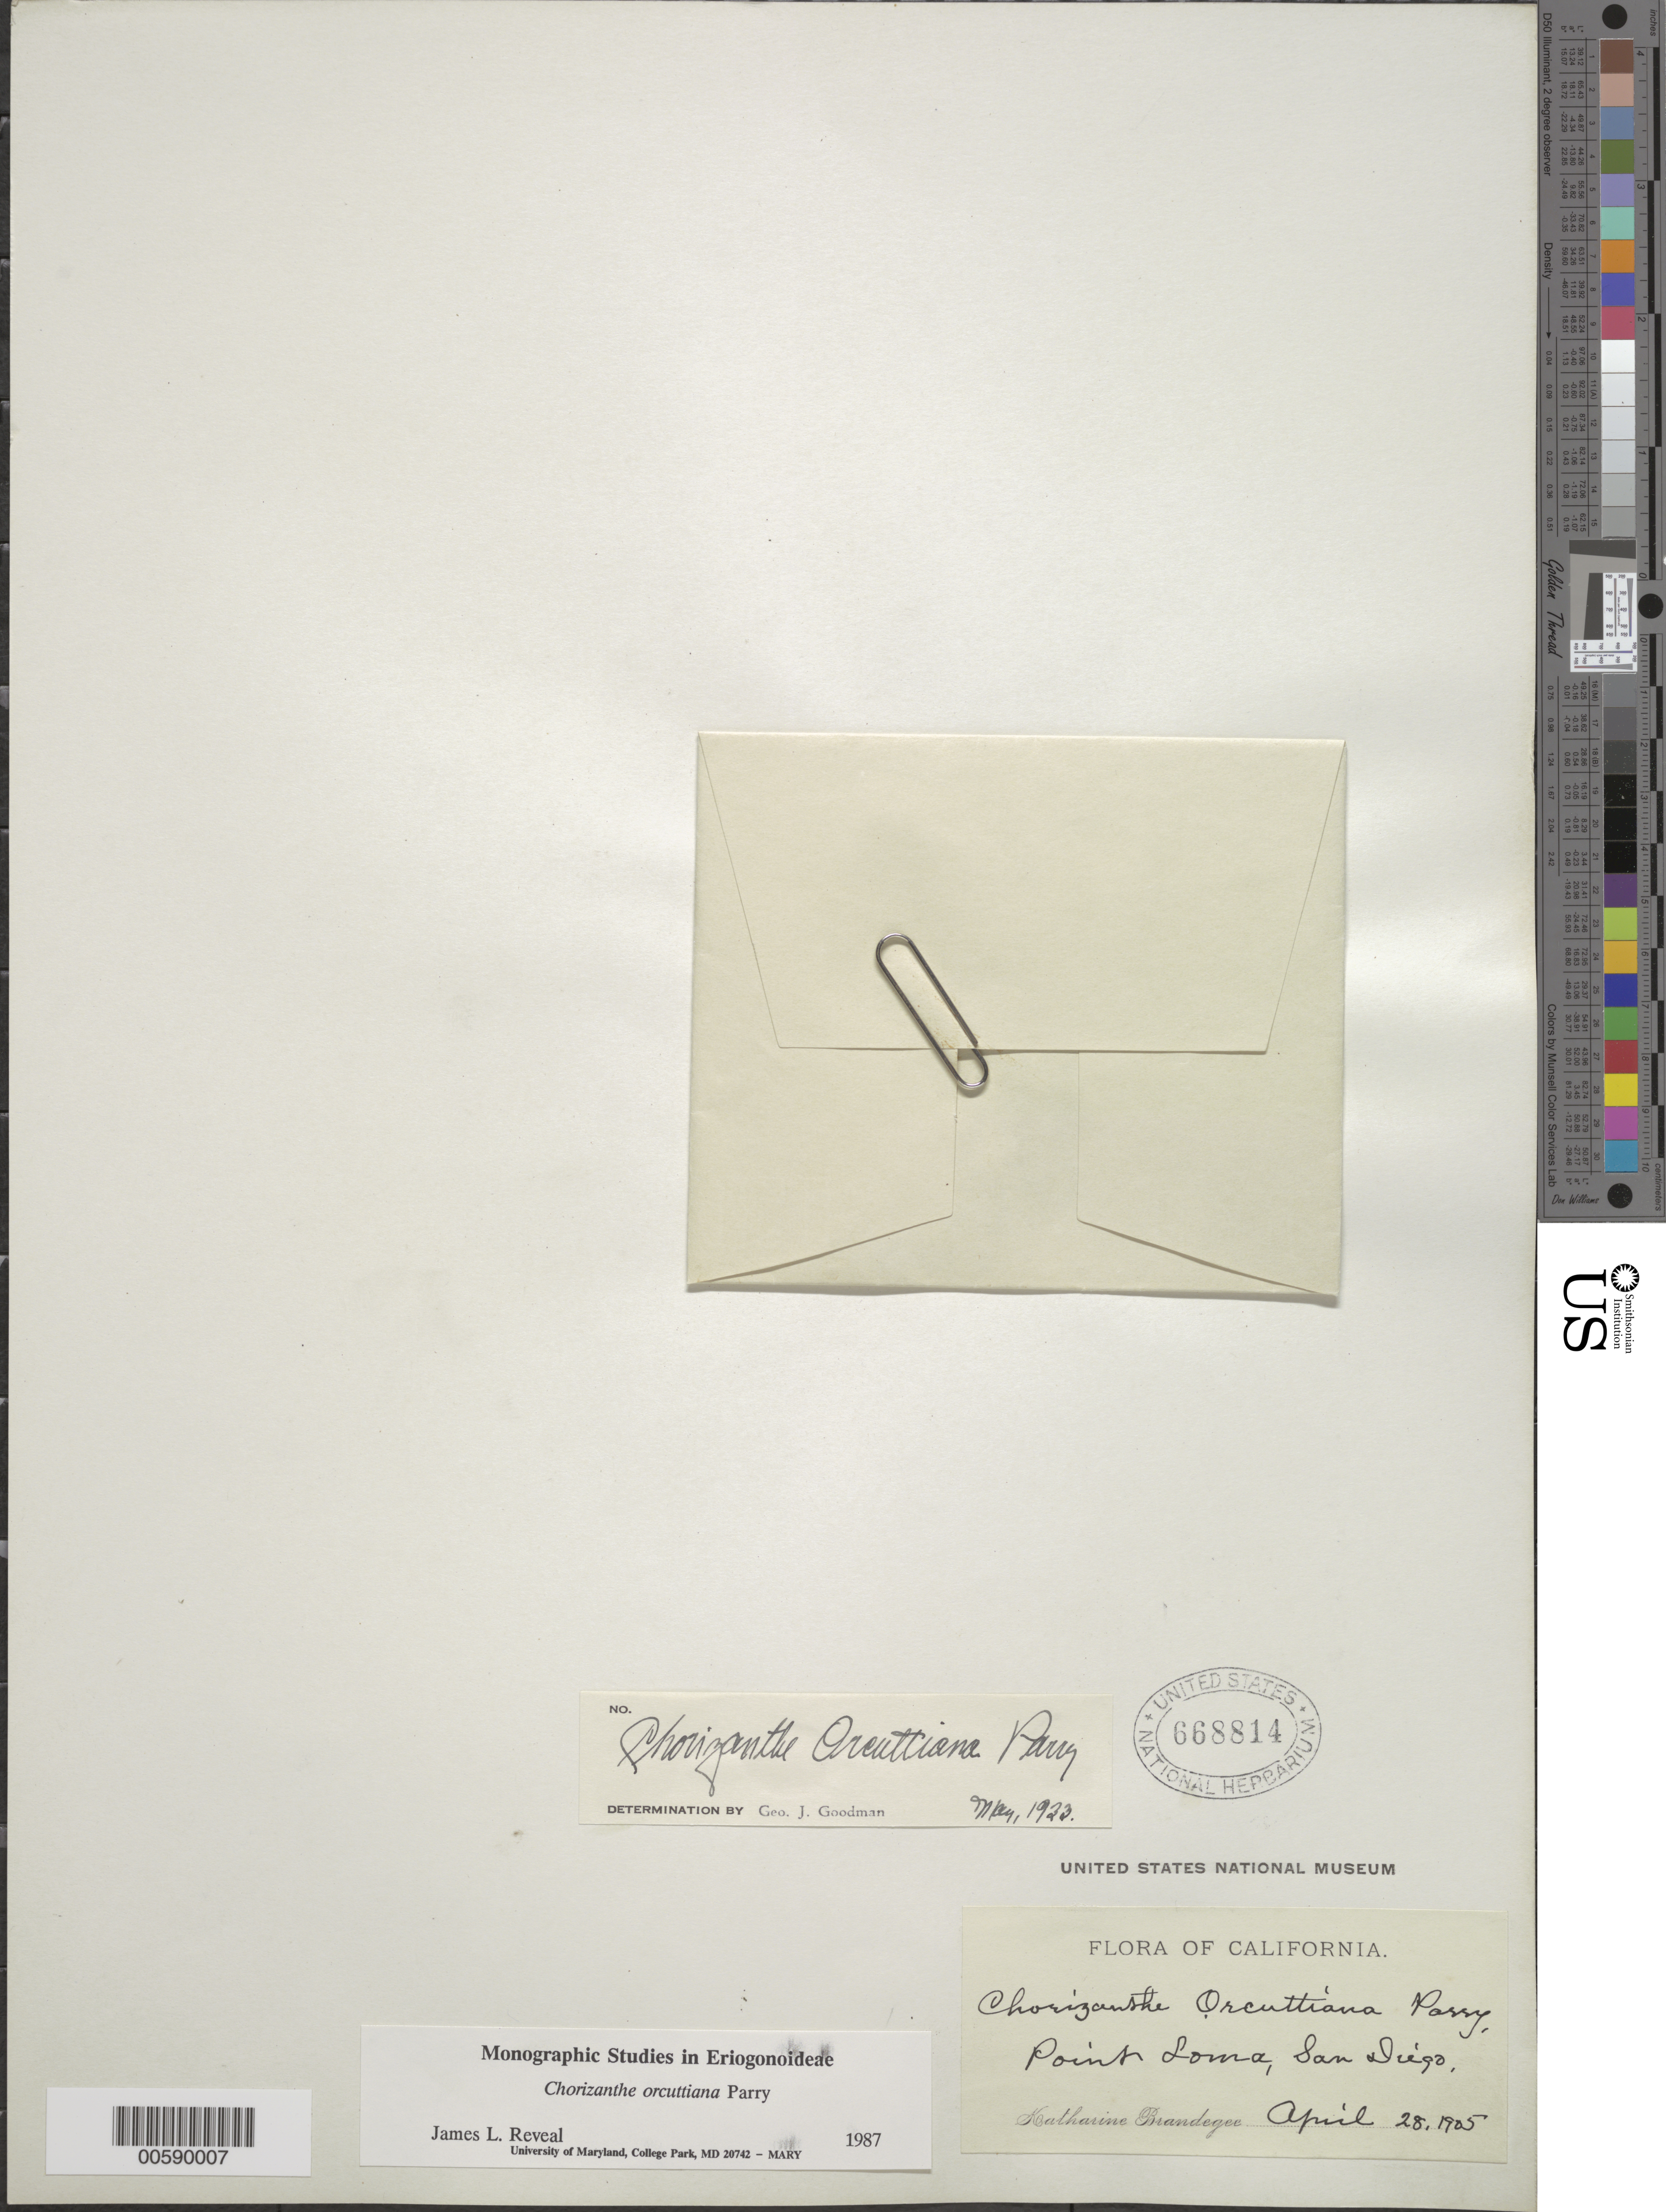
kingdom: Plantae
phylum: Tracheophyta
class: Magnoliopsida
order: Caryophyllales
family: Polygonaceae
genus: Chorizanthe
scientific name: Chorizanthe orcuttiana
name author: Parry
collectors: M. K. Brandegee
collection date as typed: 28 Apr 1905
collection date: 1905-04-28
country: United States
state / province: California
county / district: San Diego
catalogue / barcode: US 668814